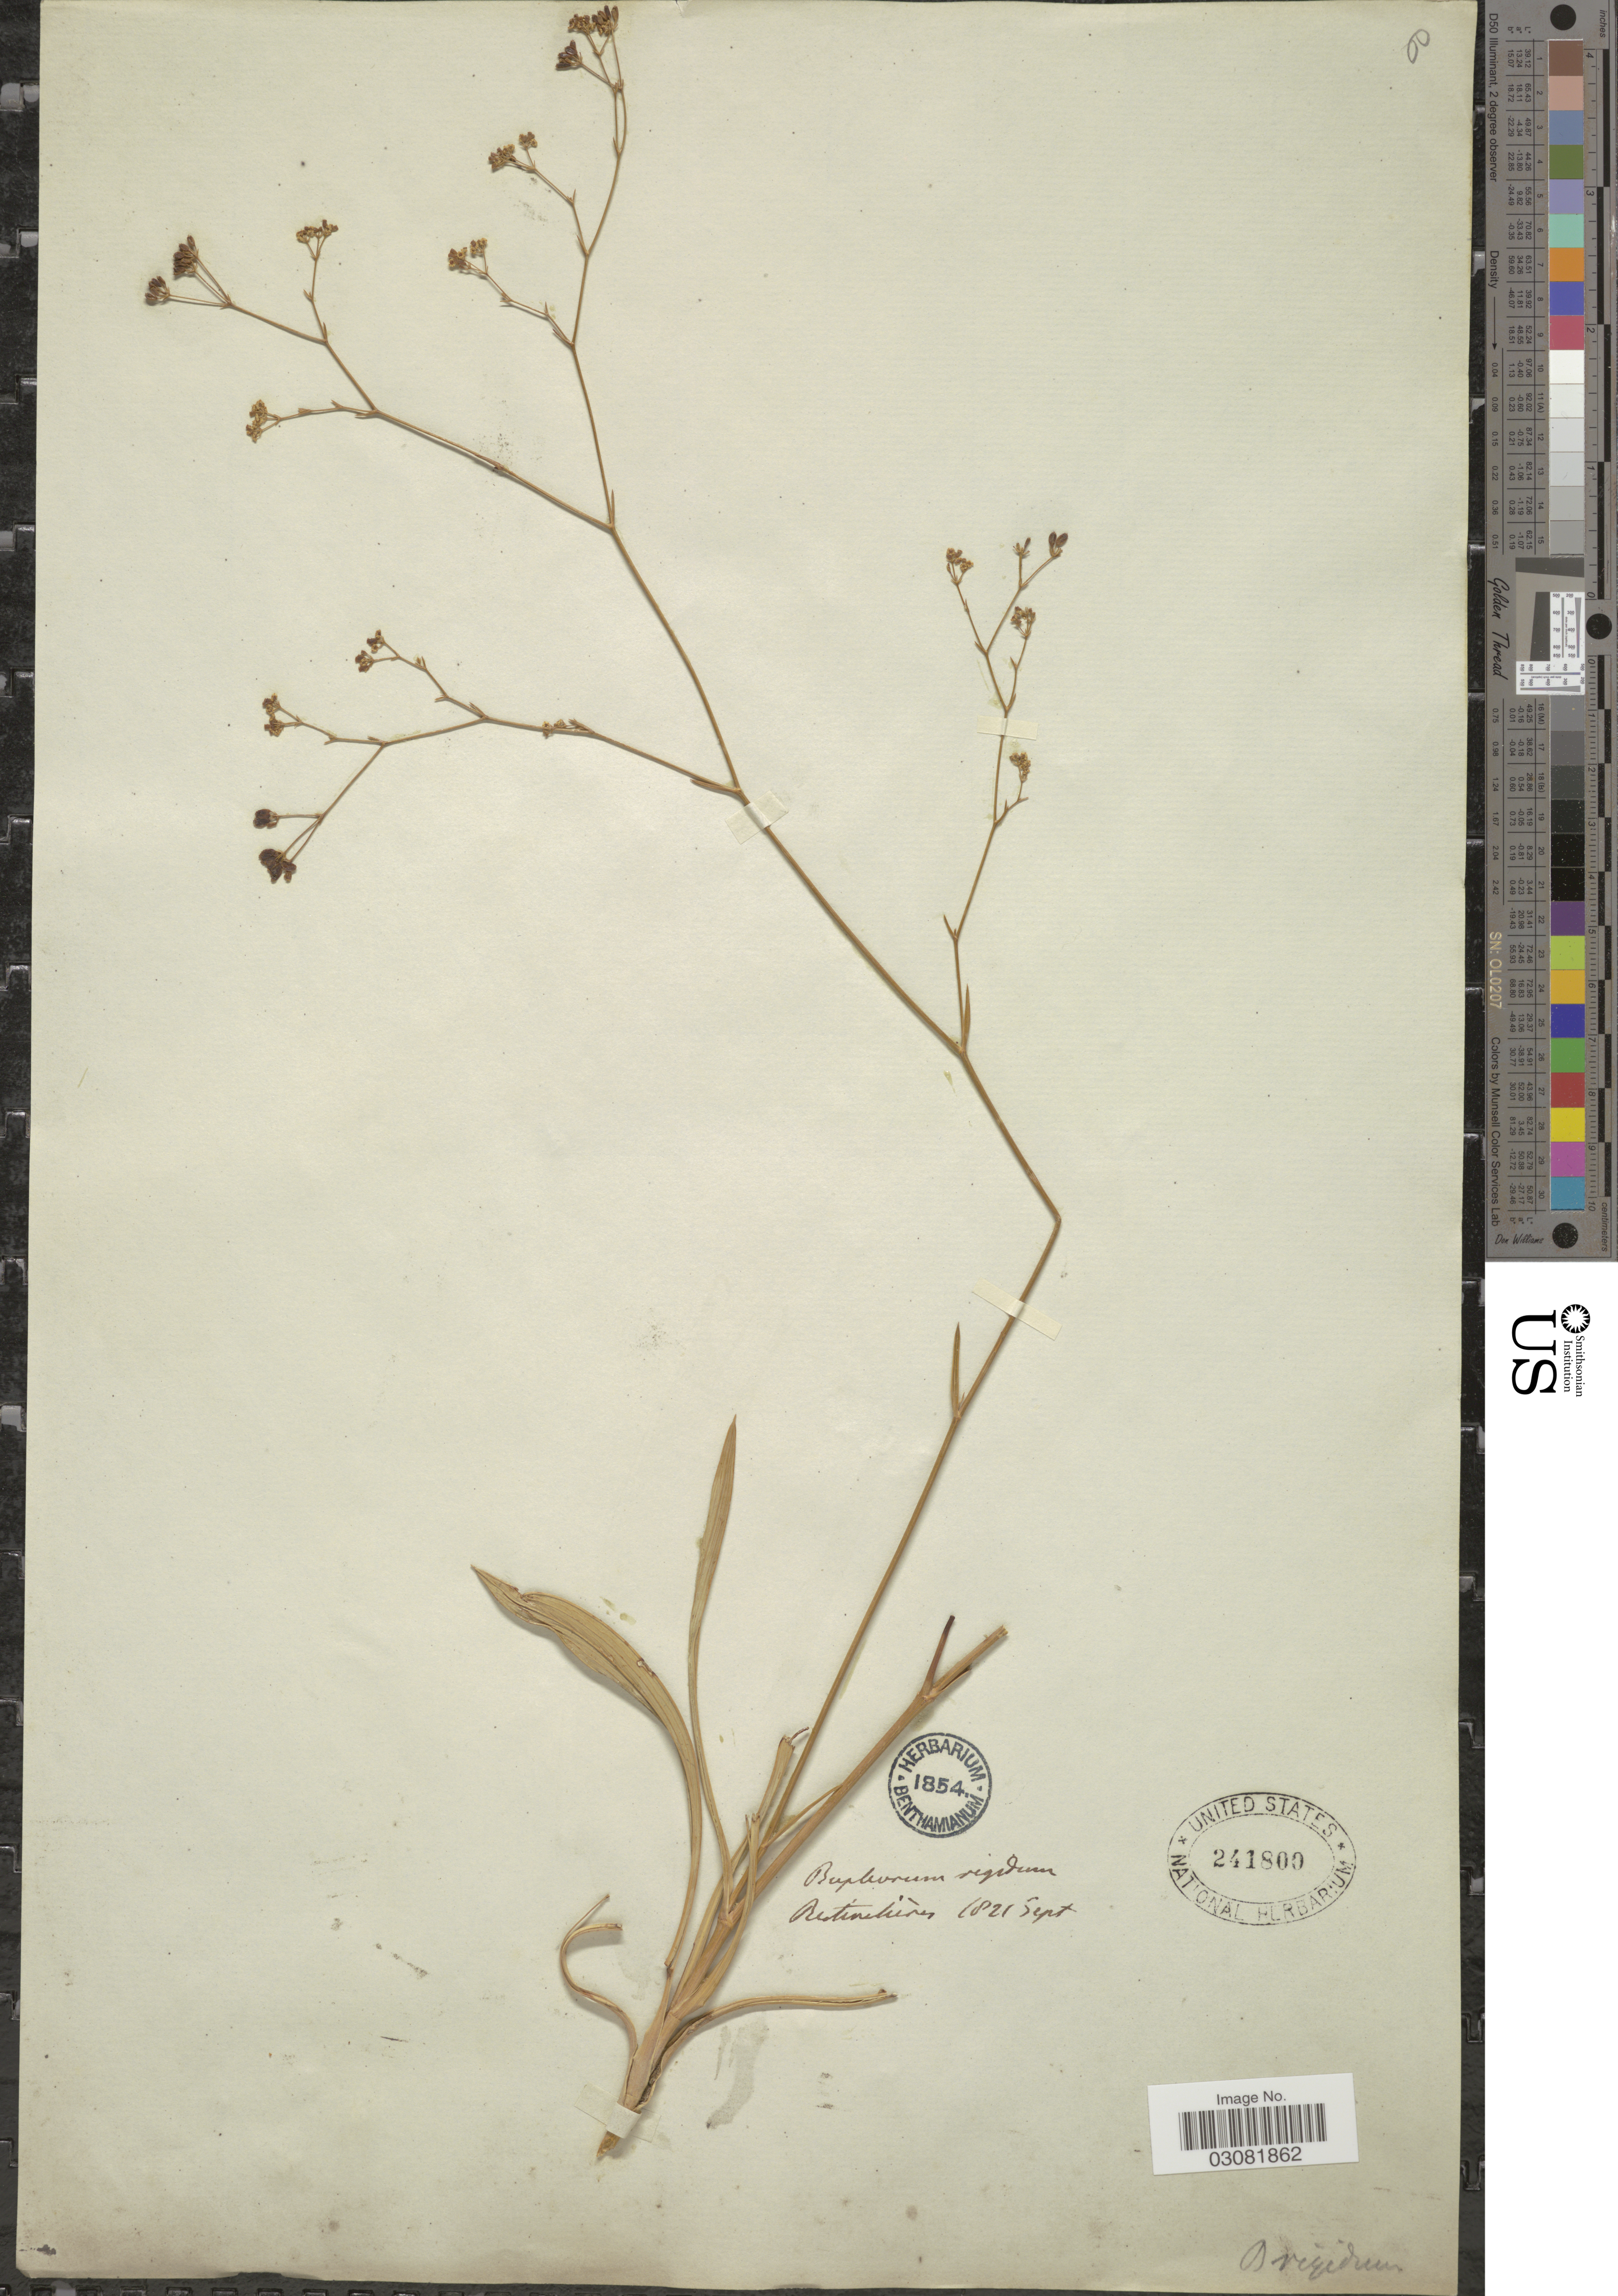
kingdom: Plantae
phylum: Tracheophyta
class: Magnoliopsida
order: Apiales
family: Apiaceae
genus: Bupleurum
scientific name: Bupleurum rigidum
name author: L.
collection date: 1821-09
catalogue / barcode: US 241800